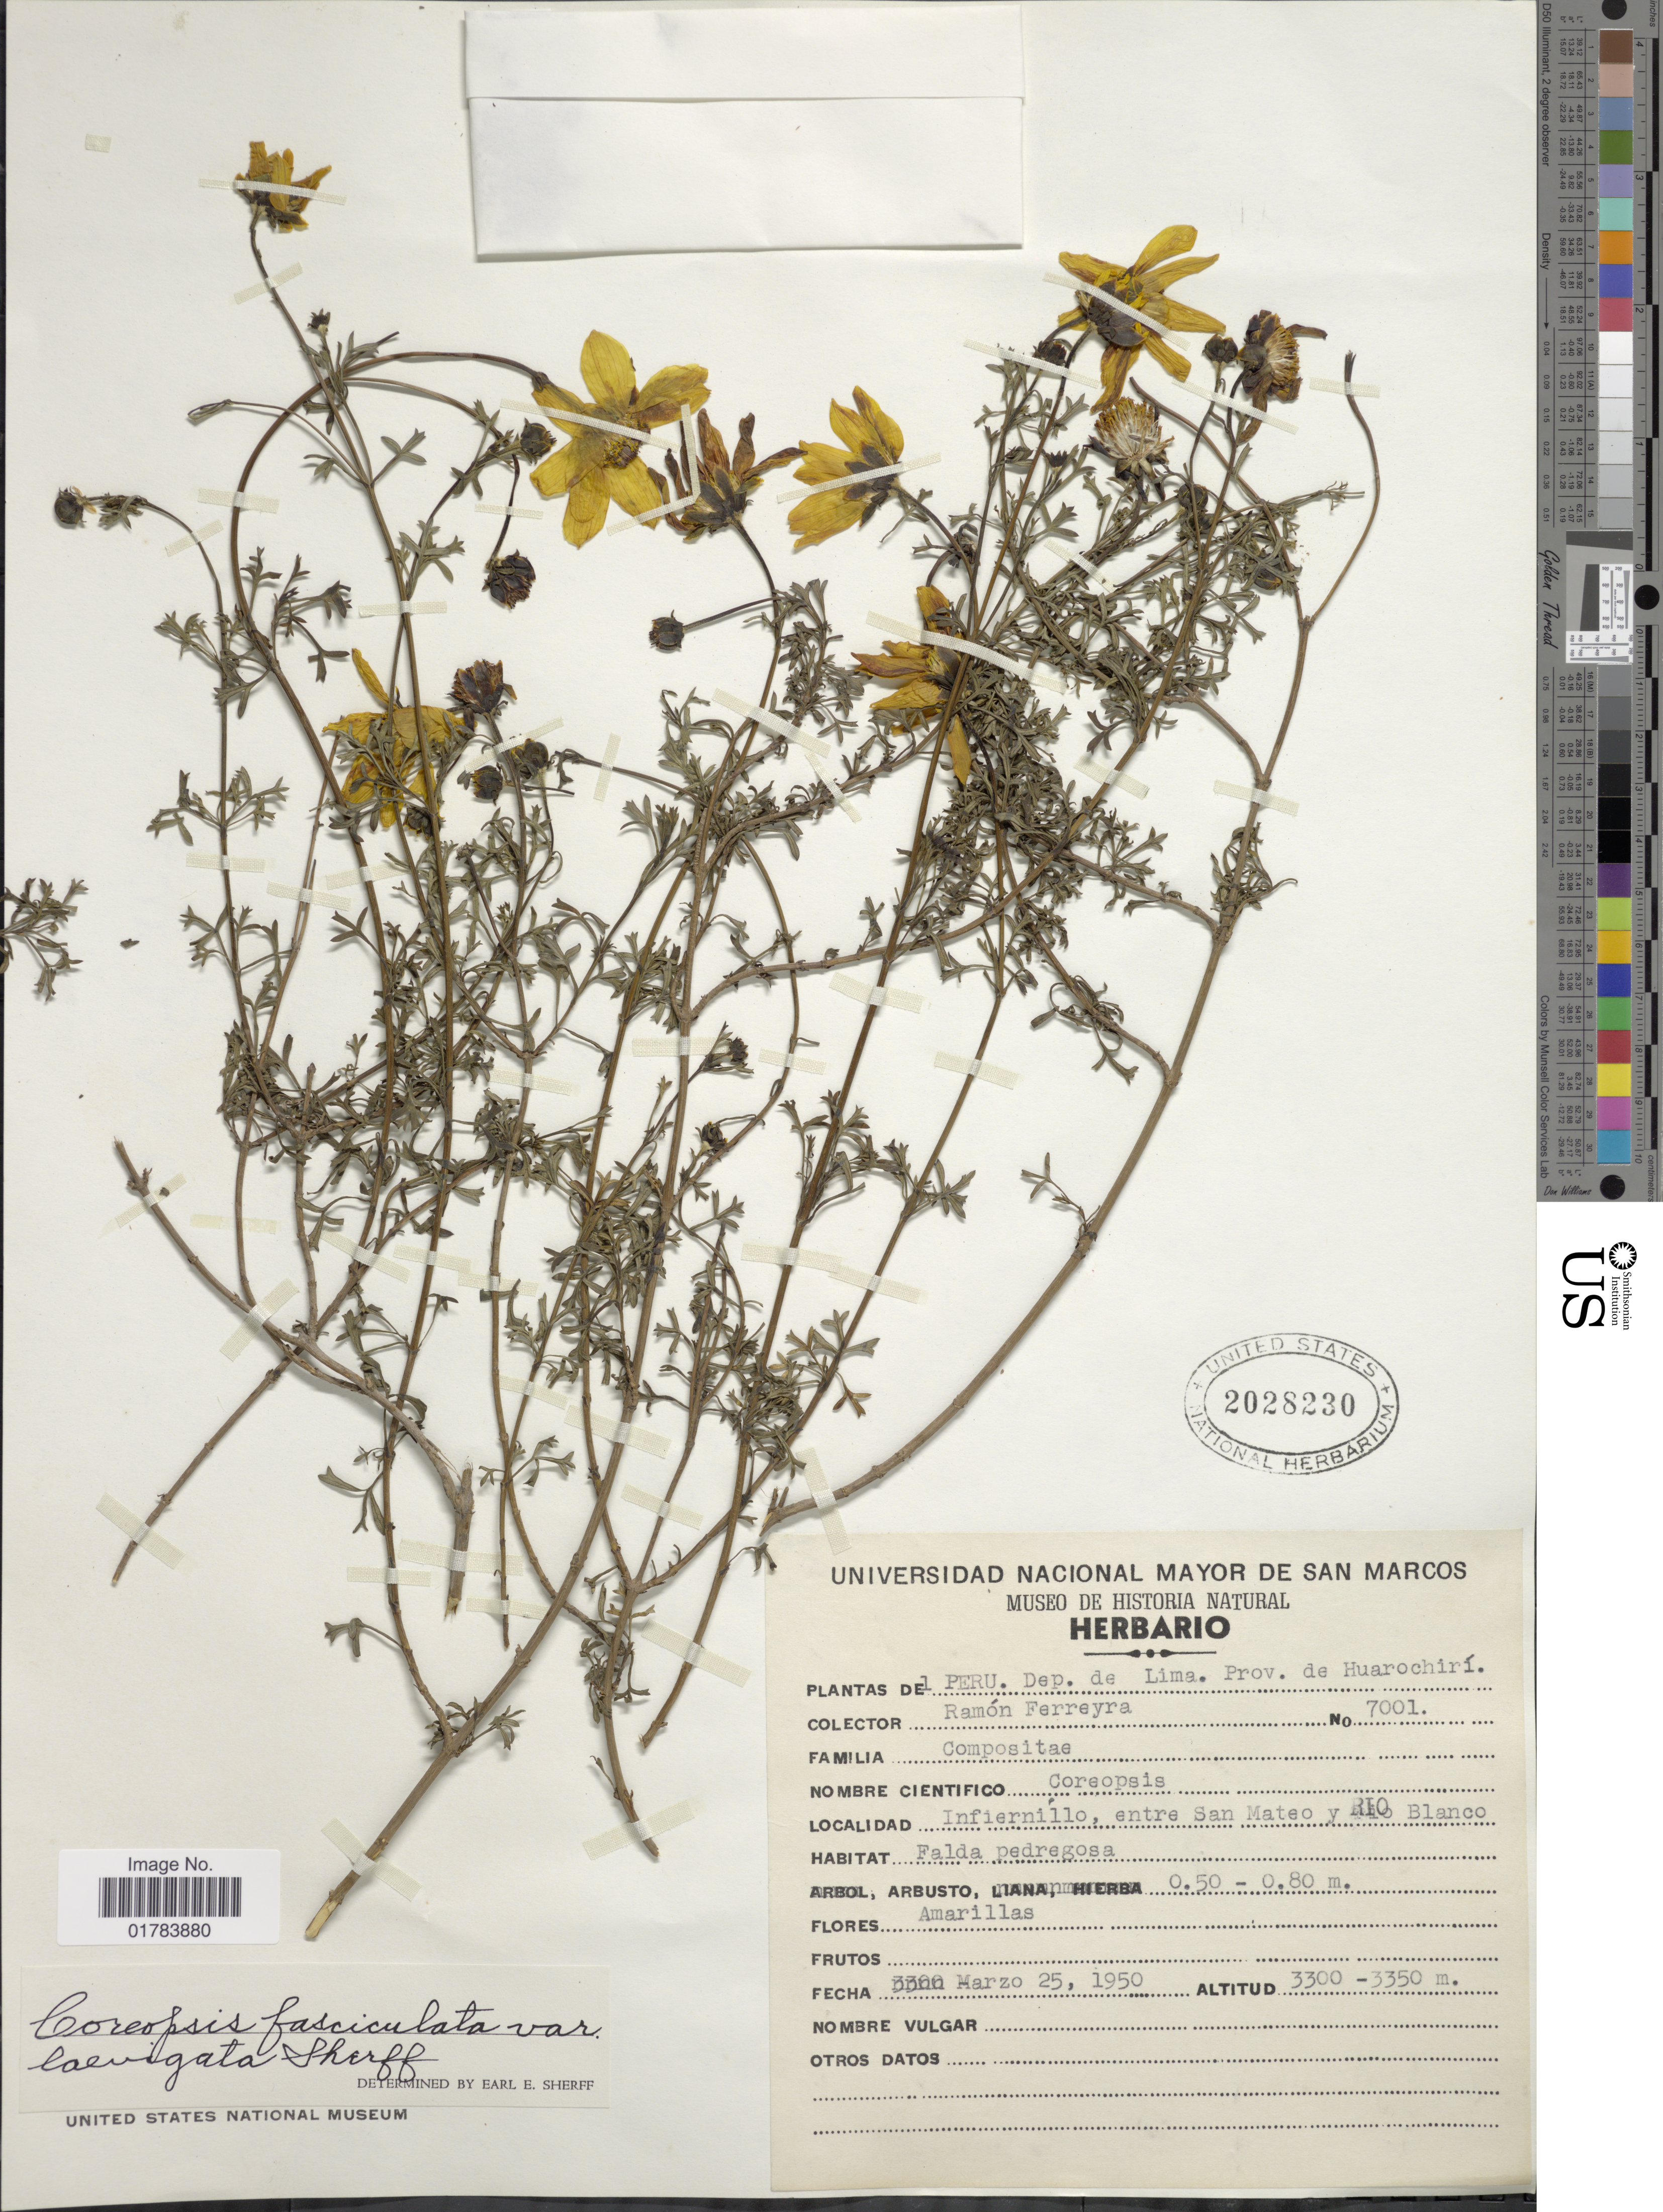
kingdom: Plantae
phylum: Tracheophyta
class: Magnoliopsida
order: Asterales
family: Asteraceae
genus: Coreopsis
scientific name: Coreopsis fasciculata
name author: Wedd.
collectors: R. A. Ferreyra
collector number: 7001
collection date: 1950-03-25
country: Peru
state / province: Lima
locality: Prov. Huarochiri, Infiernillo, entre San Mateo y Rio Blanco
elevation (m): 3300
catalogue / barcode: US 2028230